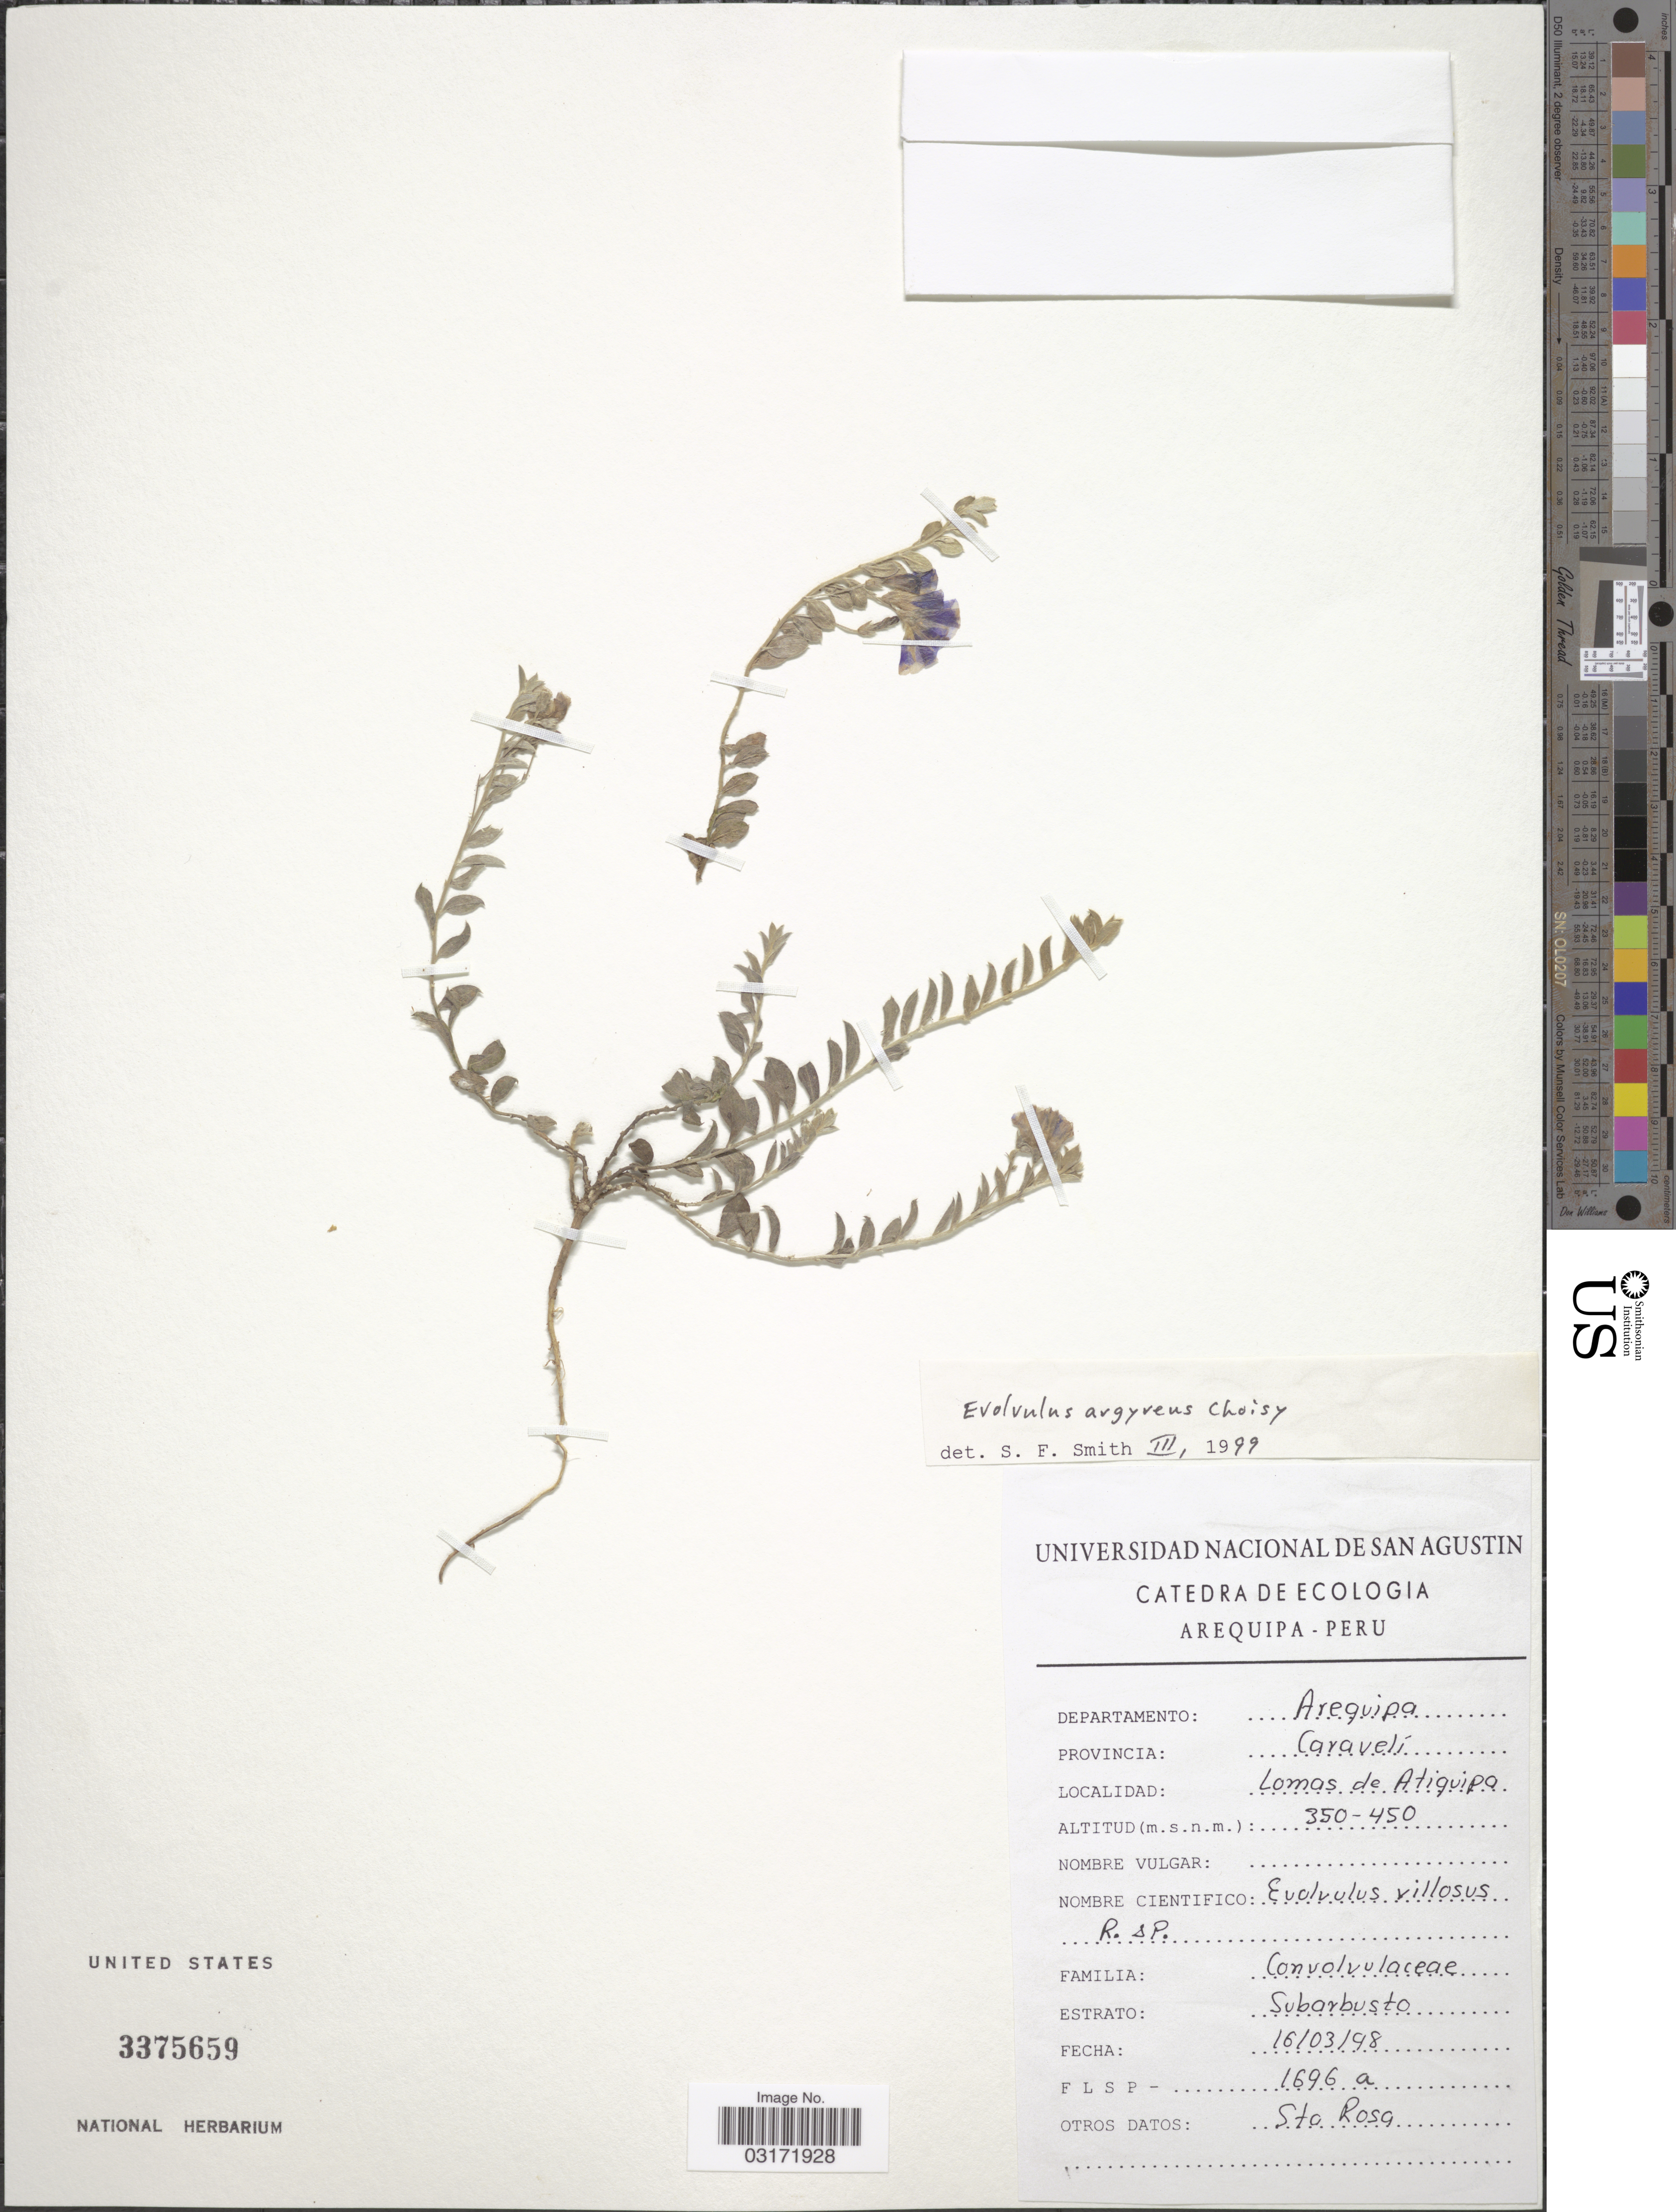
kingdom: Plantae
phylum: Tracheophyta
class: Magnoliopsida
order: Solanales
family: Convolvulaceae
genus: Evolvulus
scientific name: Evolvulus argyreus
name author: Choisy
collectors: F. L. S. P.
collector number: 1696a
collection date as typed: Transcribed d/m/y: 16/3/98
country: Peru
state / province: Arequipa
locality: Departamento: Arequipa, Provincia: Caravelí, Lomas de Atiquipa. Sta Rosa.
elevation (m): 350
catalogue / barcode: US 3375659